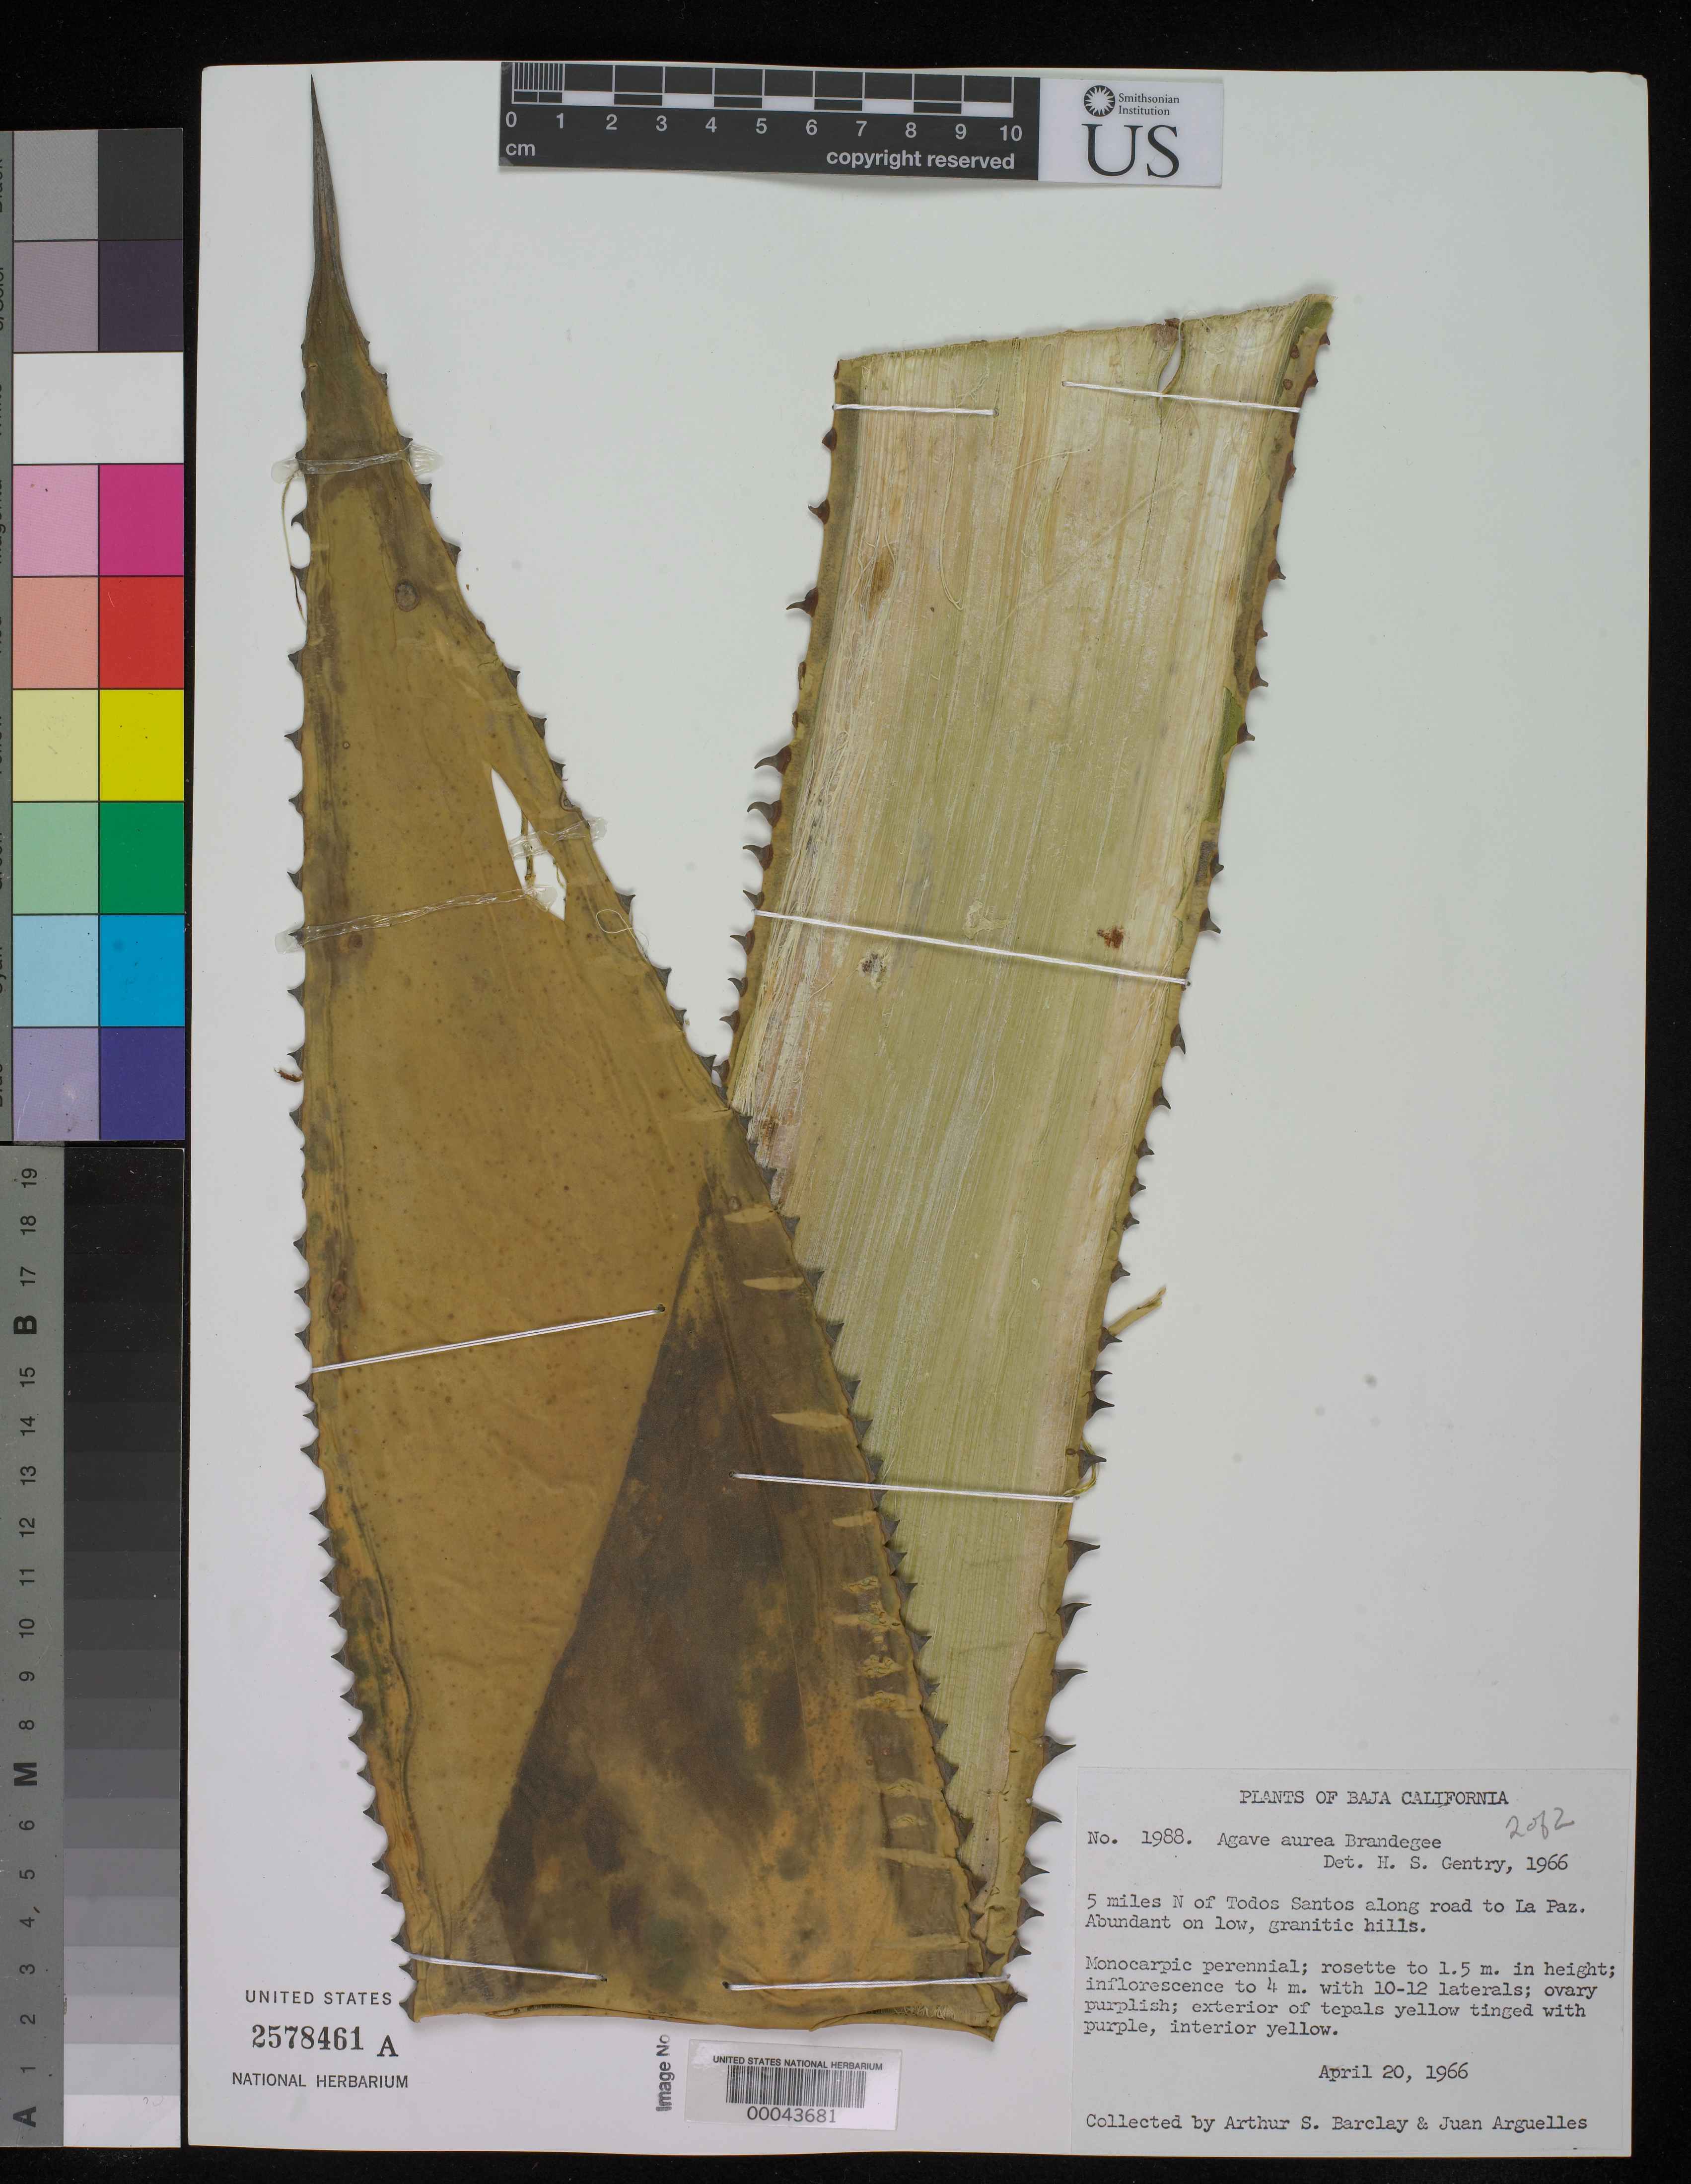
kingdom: Plantae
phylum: Tracheophyta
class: Liliopsida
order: Asparagales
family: Asparagaceae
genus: Agave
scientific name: Agave aurea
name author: Brandegee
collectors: A. S. Barclay & J. Arguelles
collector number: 1988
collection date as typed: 20 Apr 1966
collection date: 1966-04-20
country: Mexico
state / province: Baja California Sur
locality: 5 mi N of Todos Santos along road to La Paz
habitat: Low, granitic hills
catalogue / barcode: US 2578461A